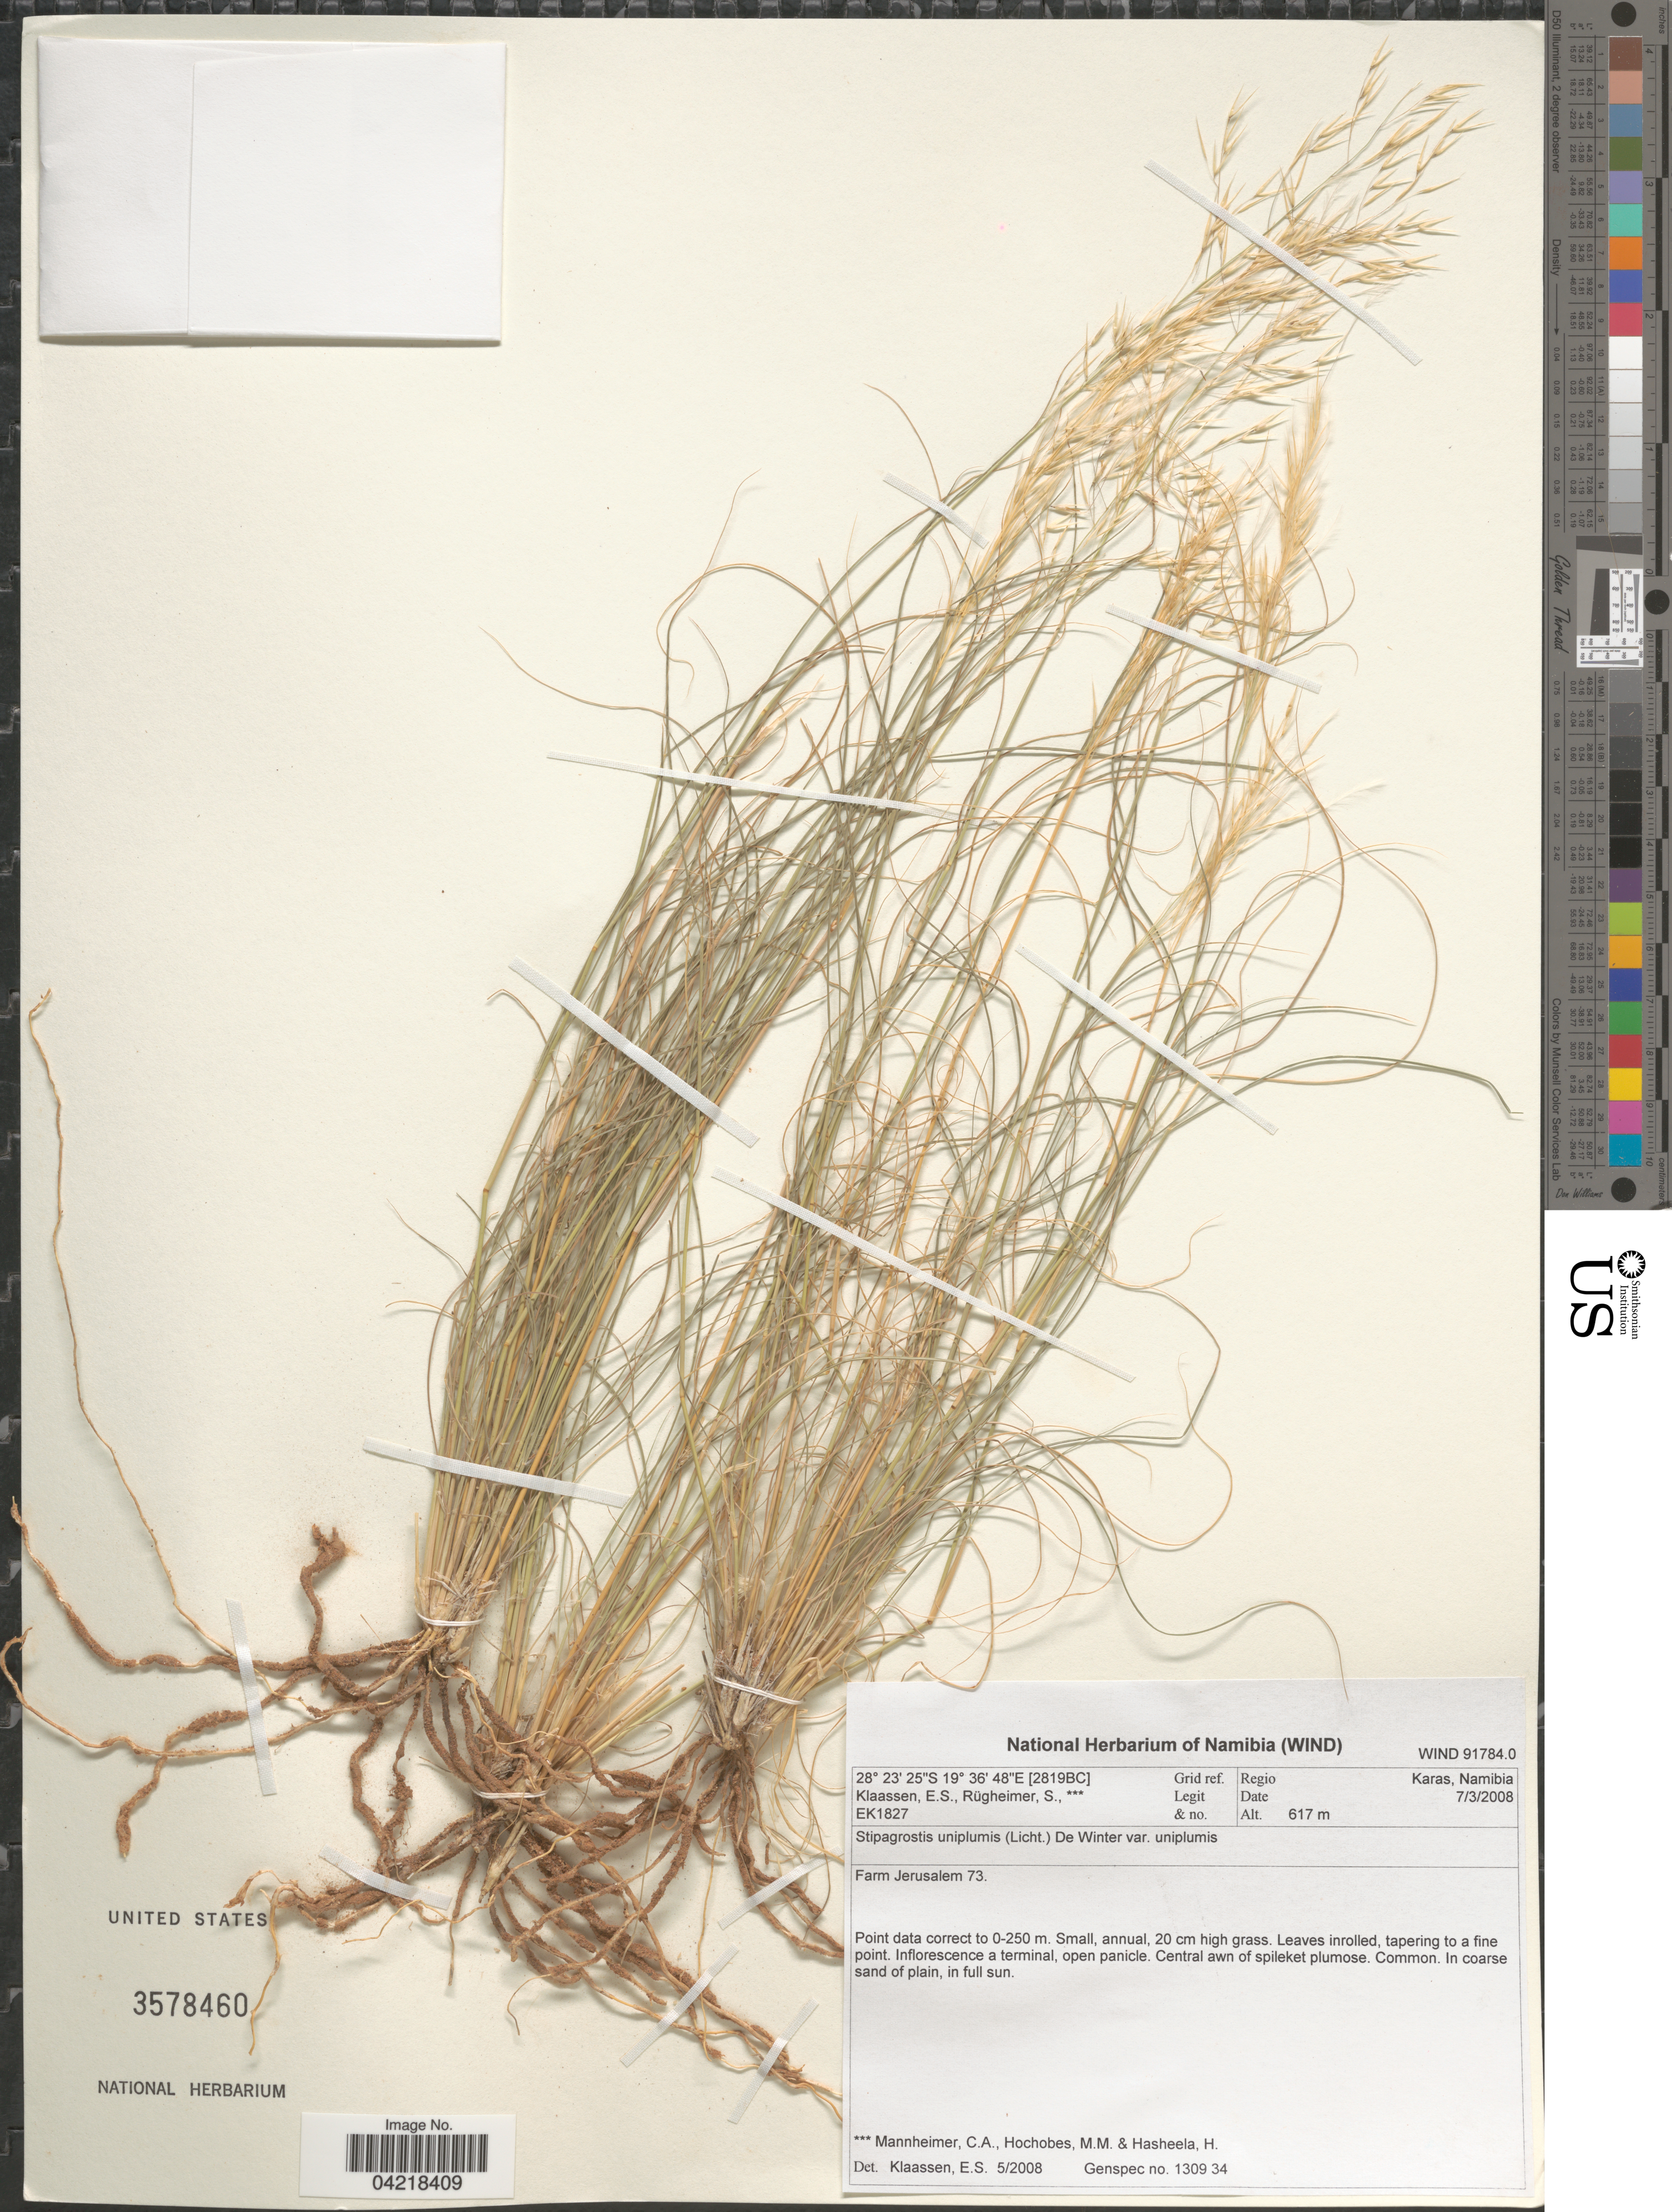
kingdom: Plantae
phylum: Tracheophyta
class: Liliopsida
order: Poales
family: Poaceae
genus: Stipagrostis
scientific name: Stipagrostis uniplumis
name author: (Licht.) De Winter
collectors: E. S. Klaassen, S. Rugheimer, C. A. Mannheimer, M. Hochobes & H. Hasheela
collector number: EK1827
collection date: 2008-03-07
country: Namibia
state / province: Karas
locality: Grif ref. [2819BC]. Regio Karas, Namibia. Farm Jerusalem.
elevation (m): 617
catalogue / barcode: US 3578460